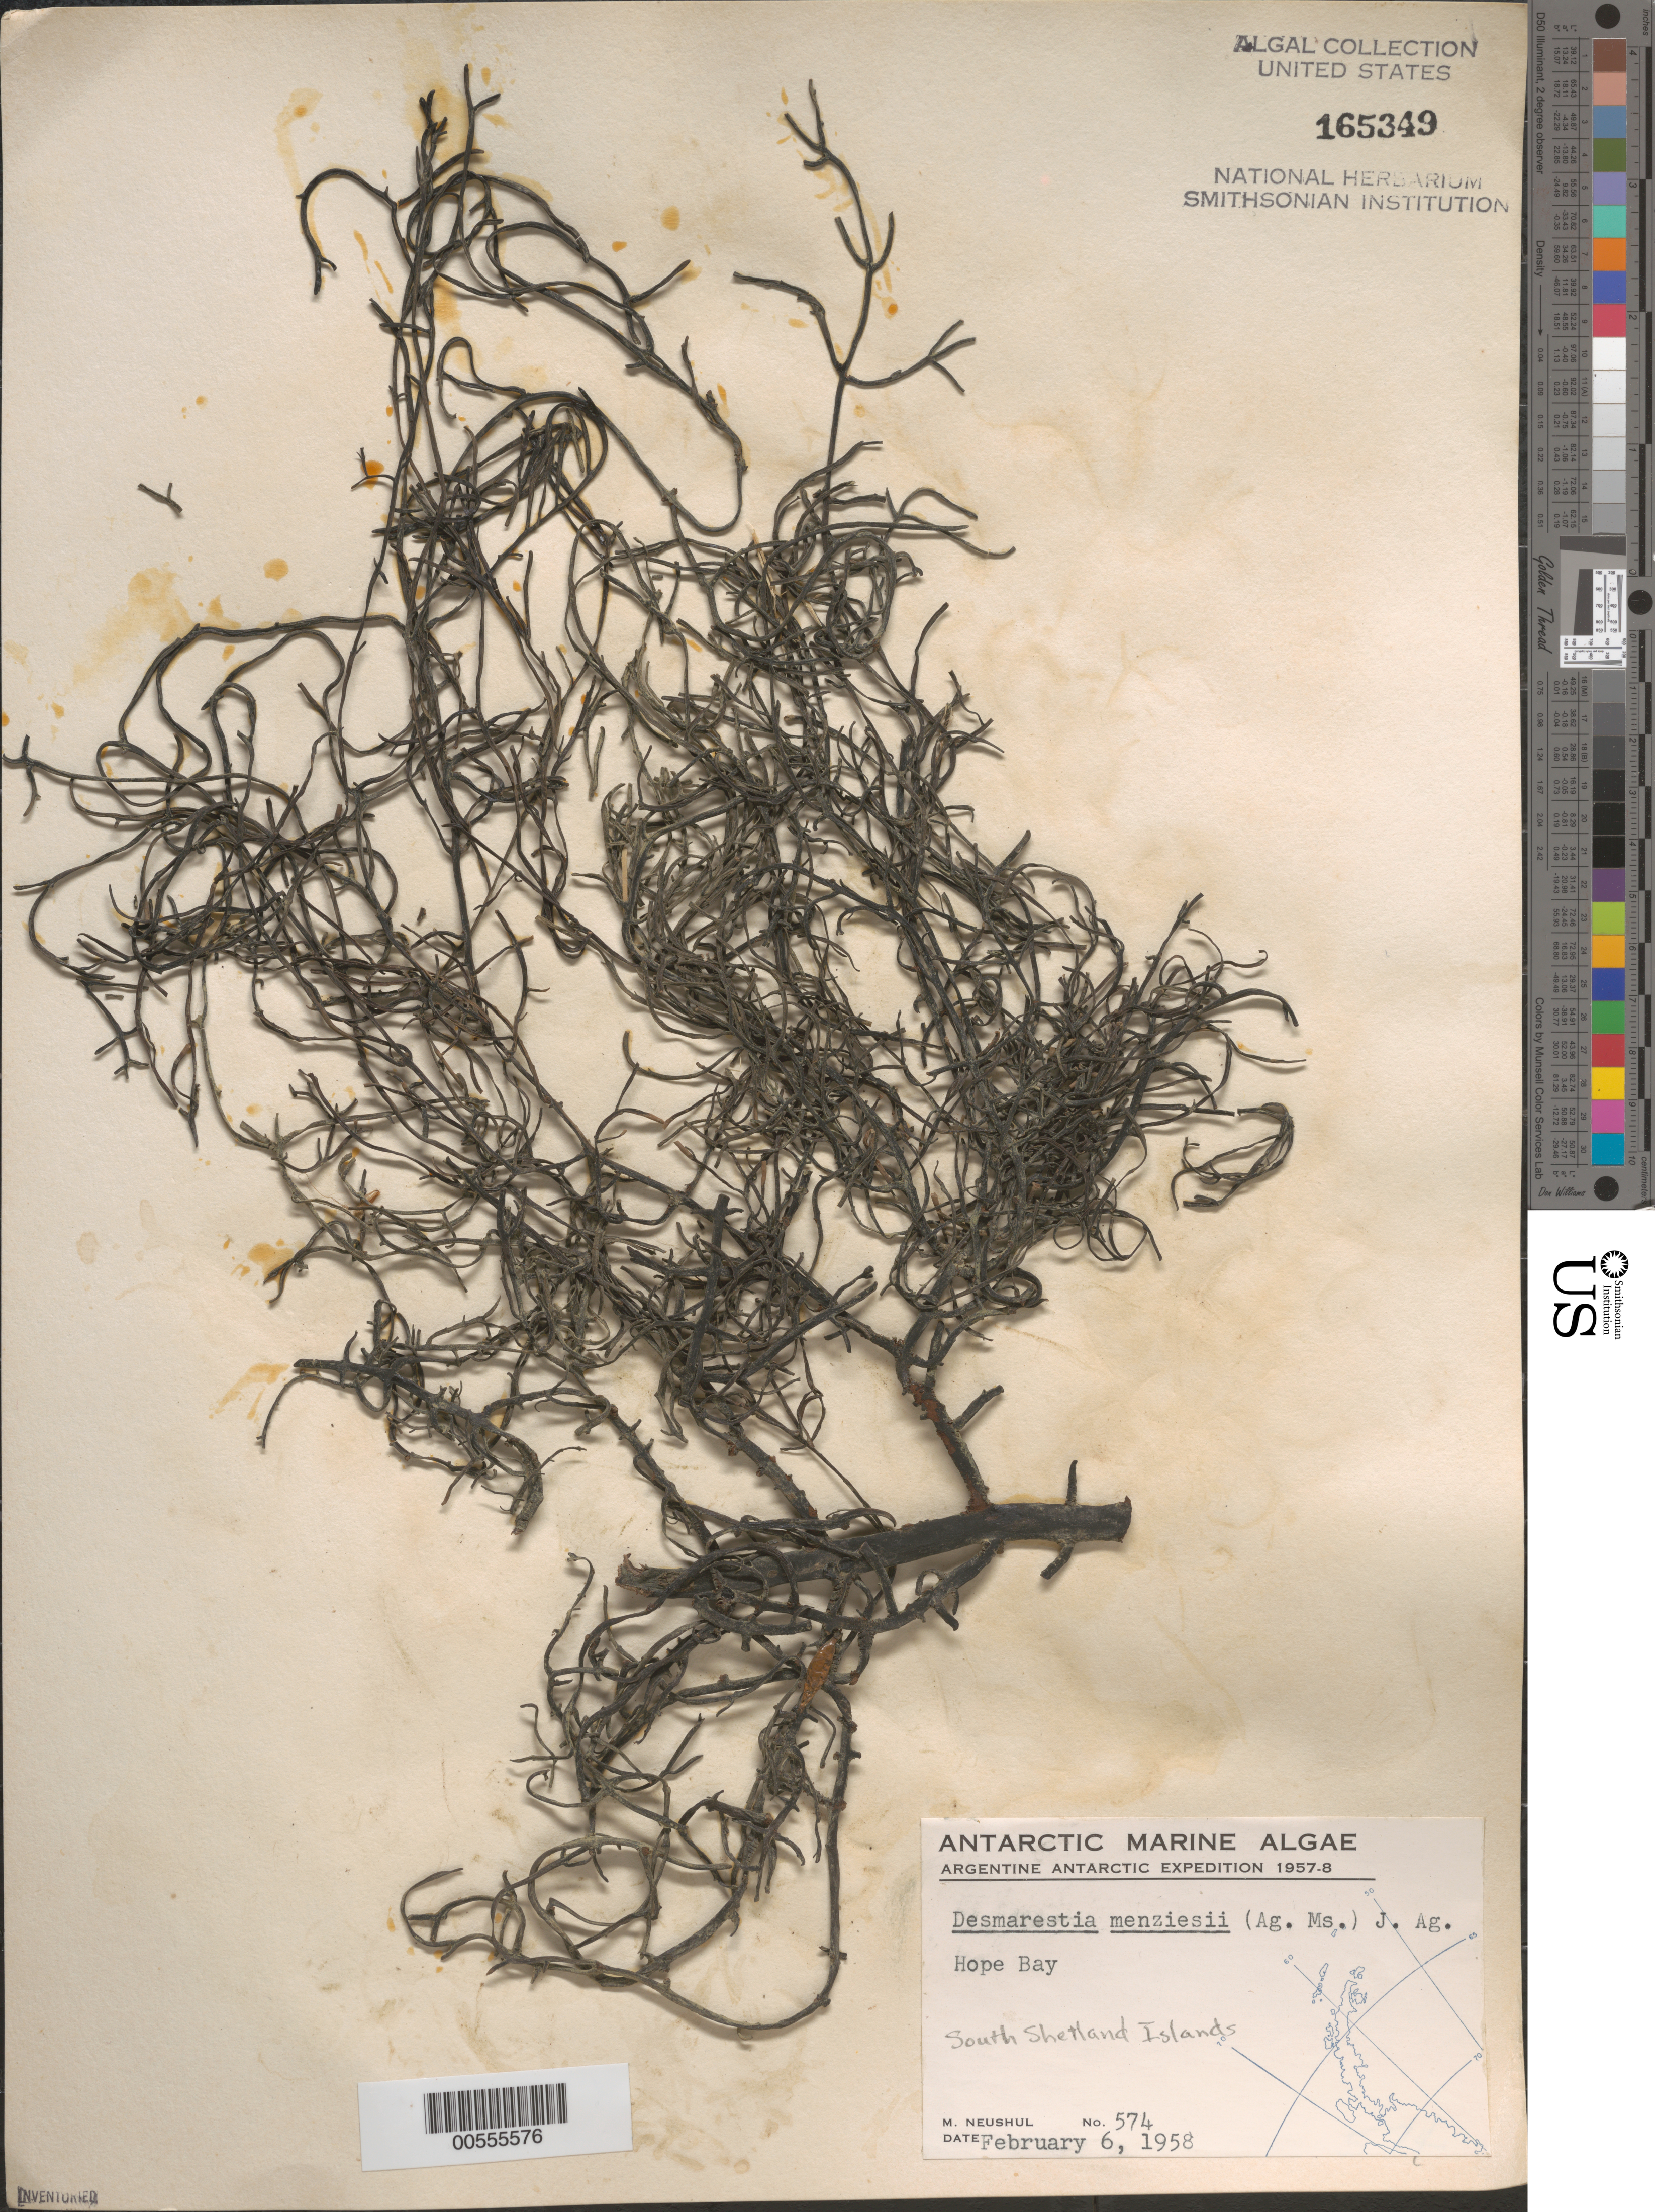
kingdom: Chromista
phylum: Ochrophyta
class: Phaeophyceae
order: Desmarestiales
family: Desmarestiaceae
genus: Desmarestia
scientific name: Desmarestia menziesii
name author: J. Agardh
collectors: M. Neushul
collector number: Neushul 574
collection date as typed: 06 Feb 1958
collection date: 1958-02-06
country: Antarctica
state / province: Antarctic Peninsula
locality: Hope Bay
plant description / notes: Argentine Antarctic Expedition, 1957-1958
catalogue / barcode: US 165349